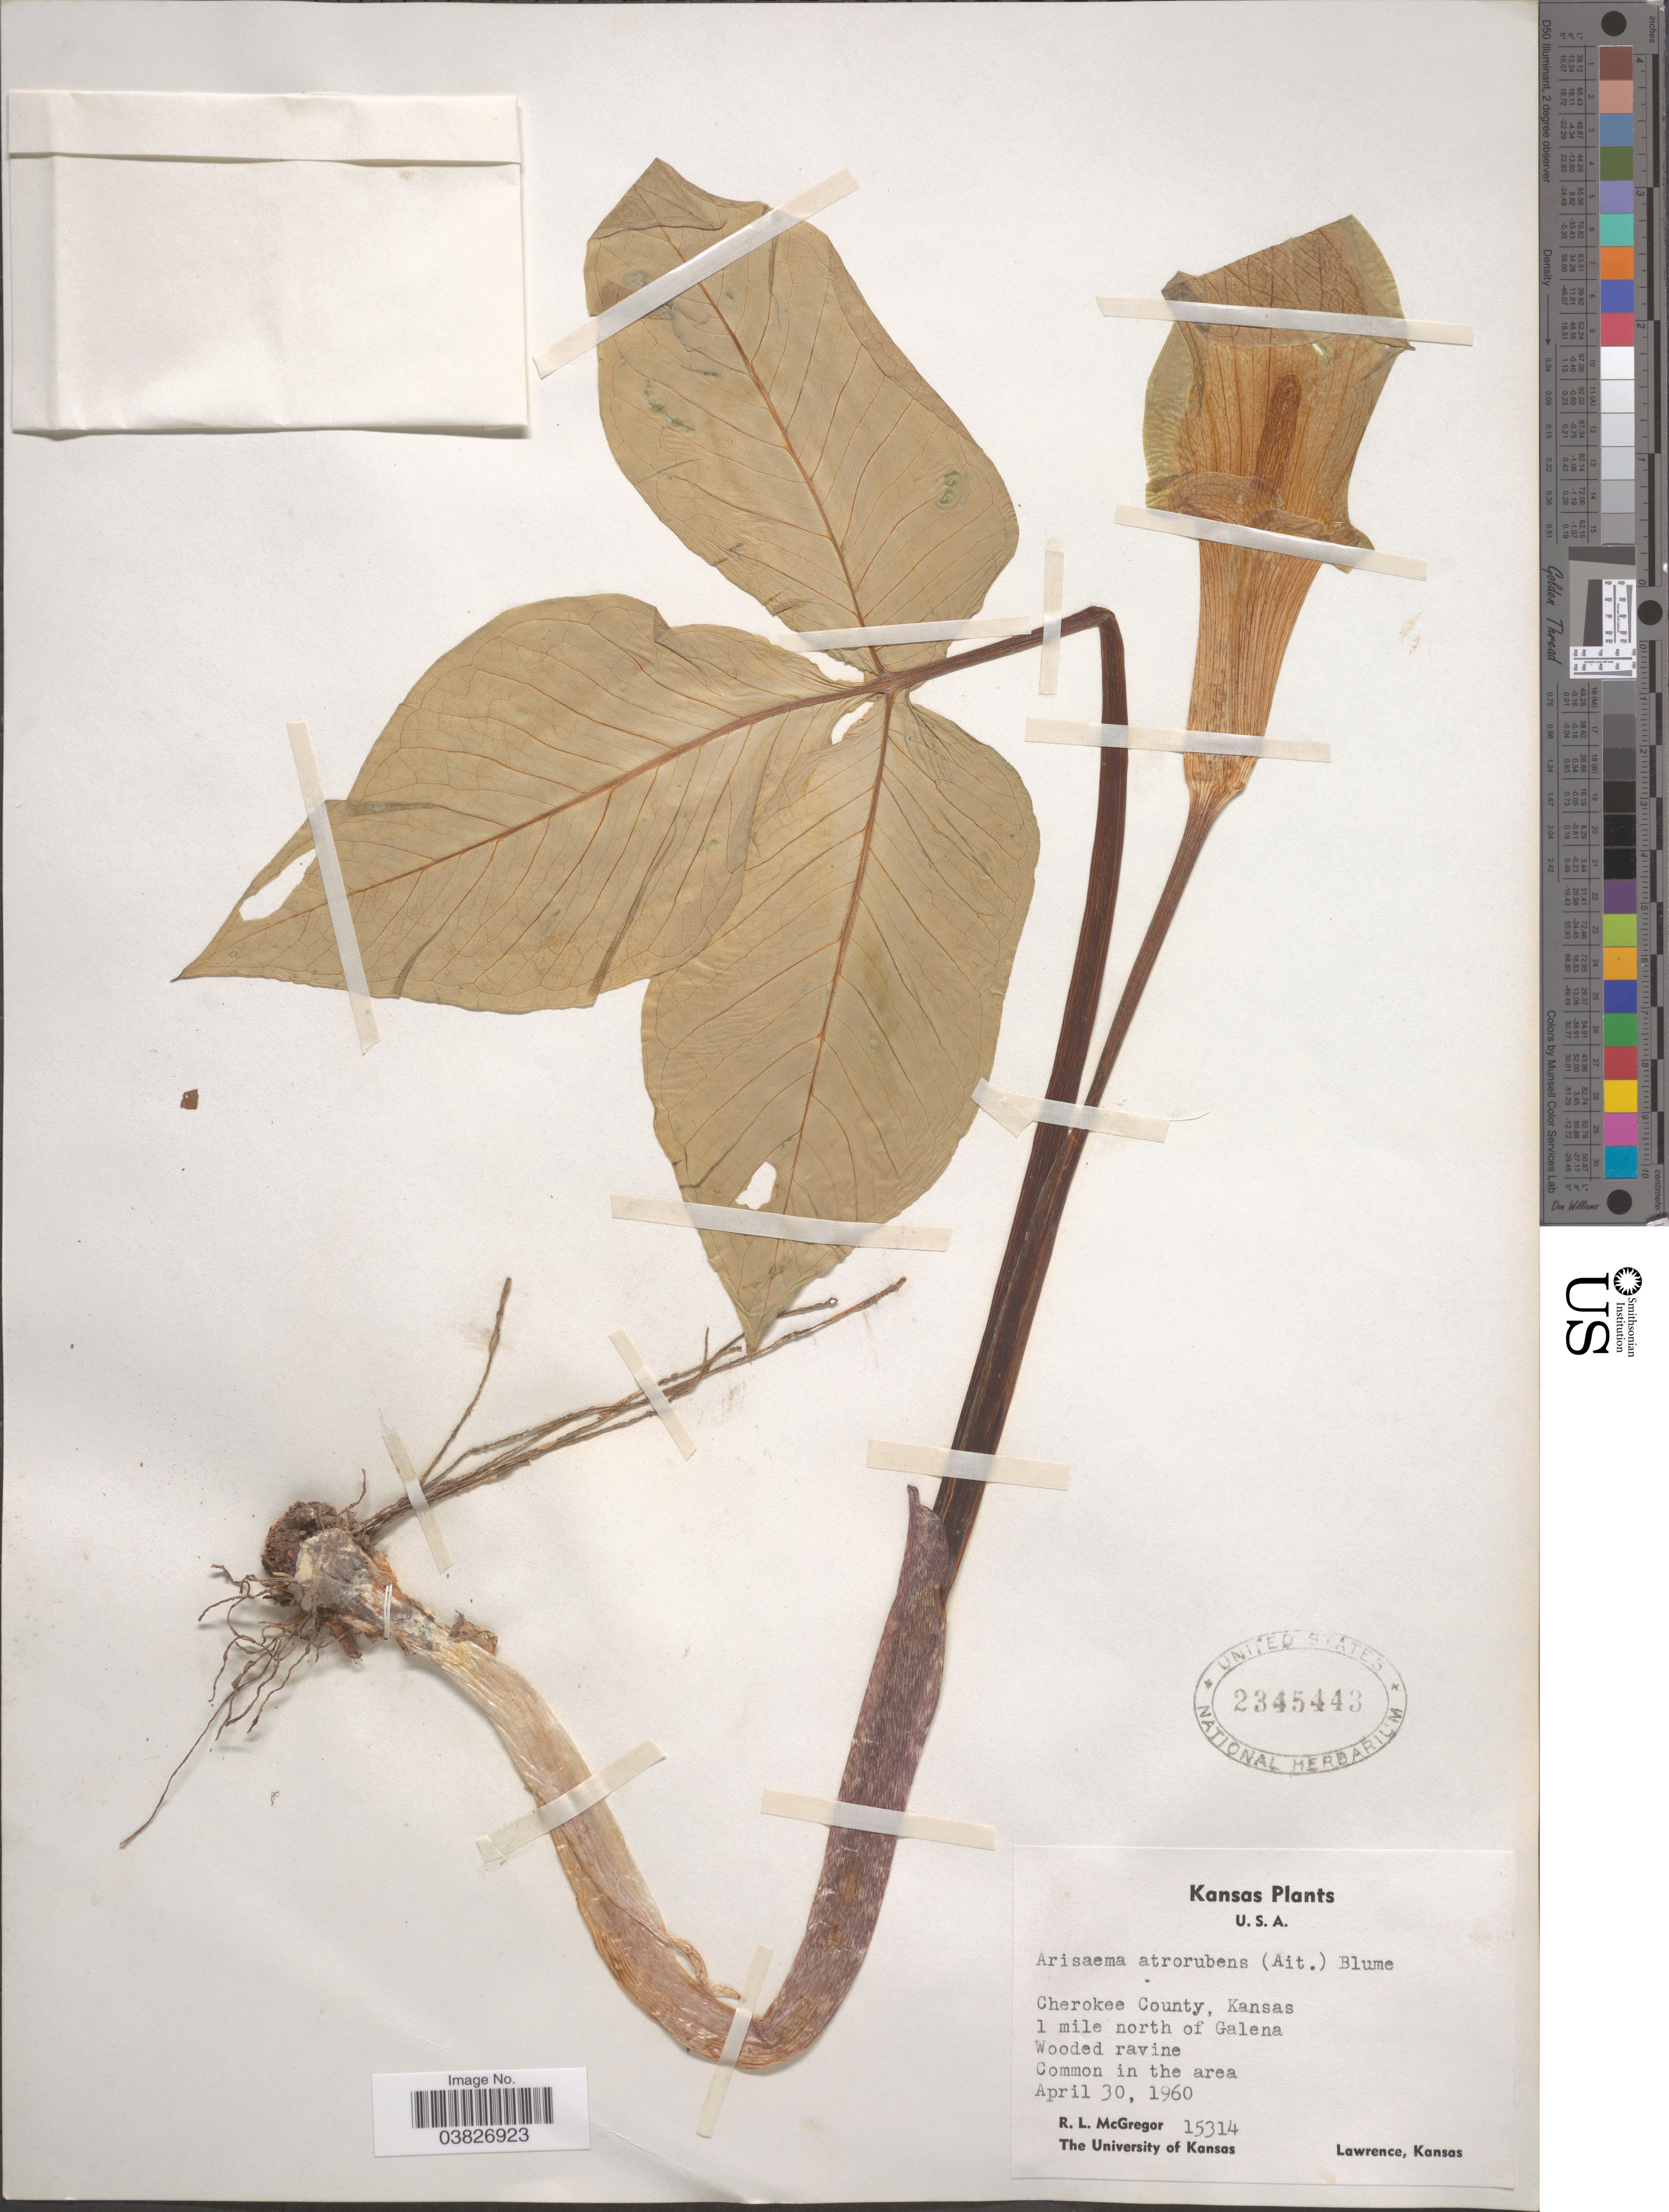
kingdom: Plantae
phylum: Tracheophyta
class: Liliopsida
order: Alismatales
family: Araceae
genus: Arisaema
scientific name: Arisaema atrorubens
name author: (Aiton) Blume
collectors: R. McGregor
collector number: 15314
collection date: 1960-04-30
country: United States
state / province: Kansas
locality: Cherokee County. 1 mile north of Galena.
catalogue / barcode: US 2345443